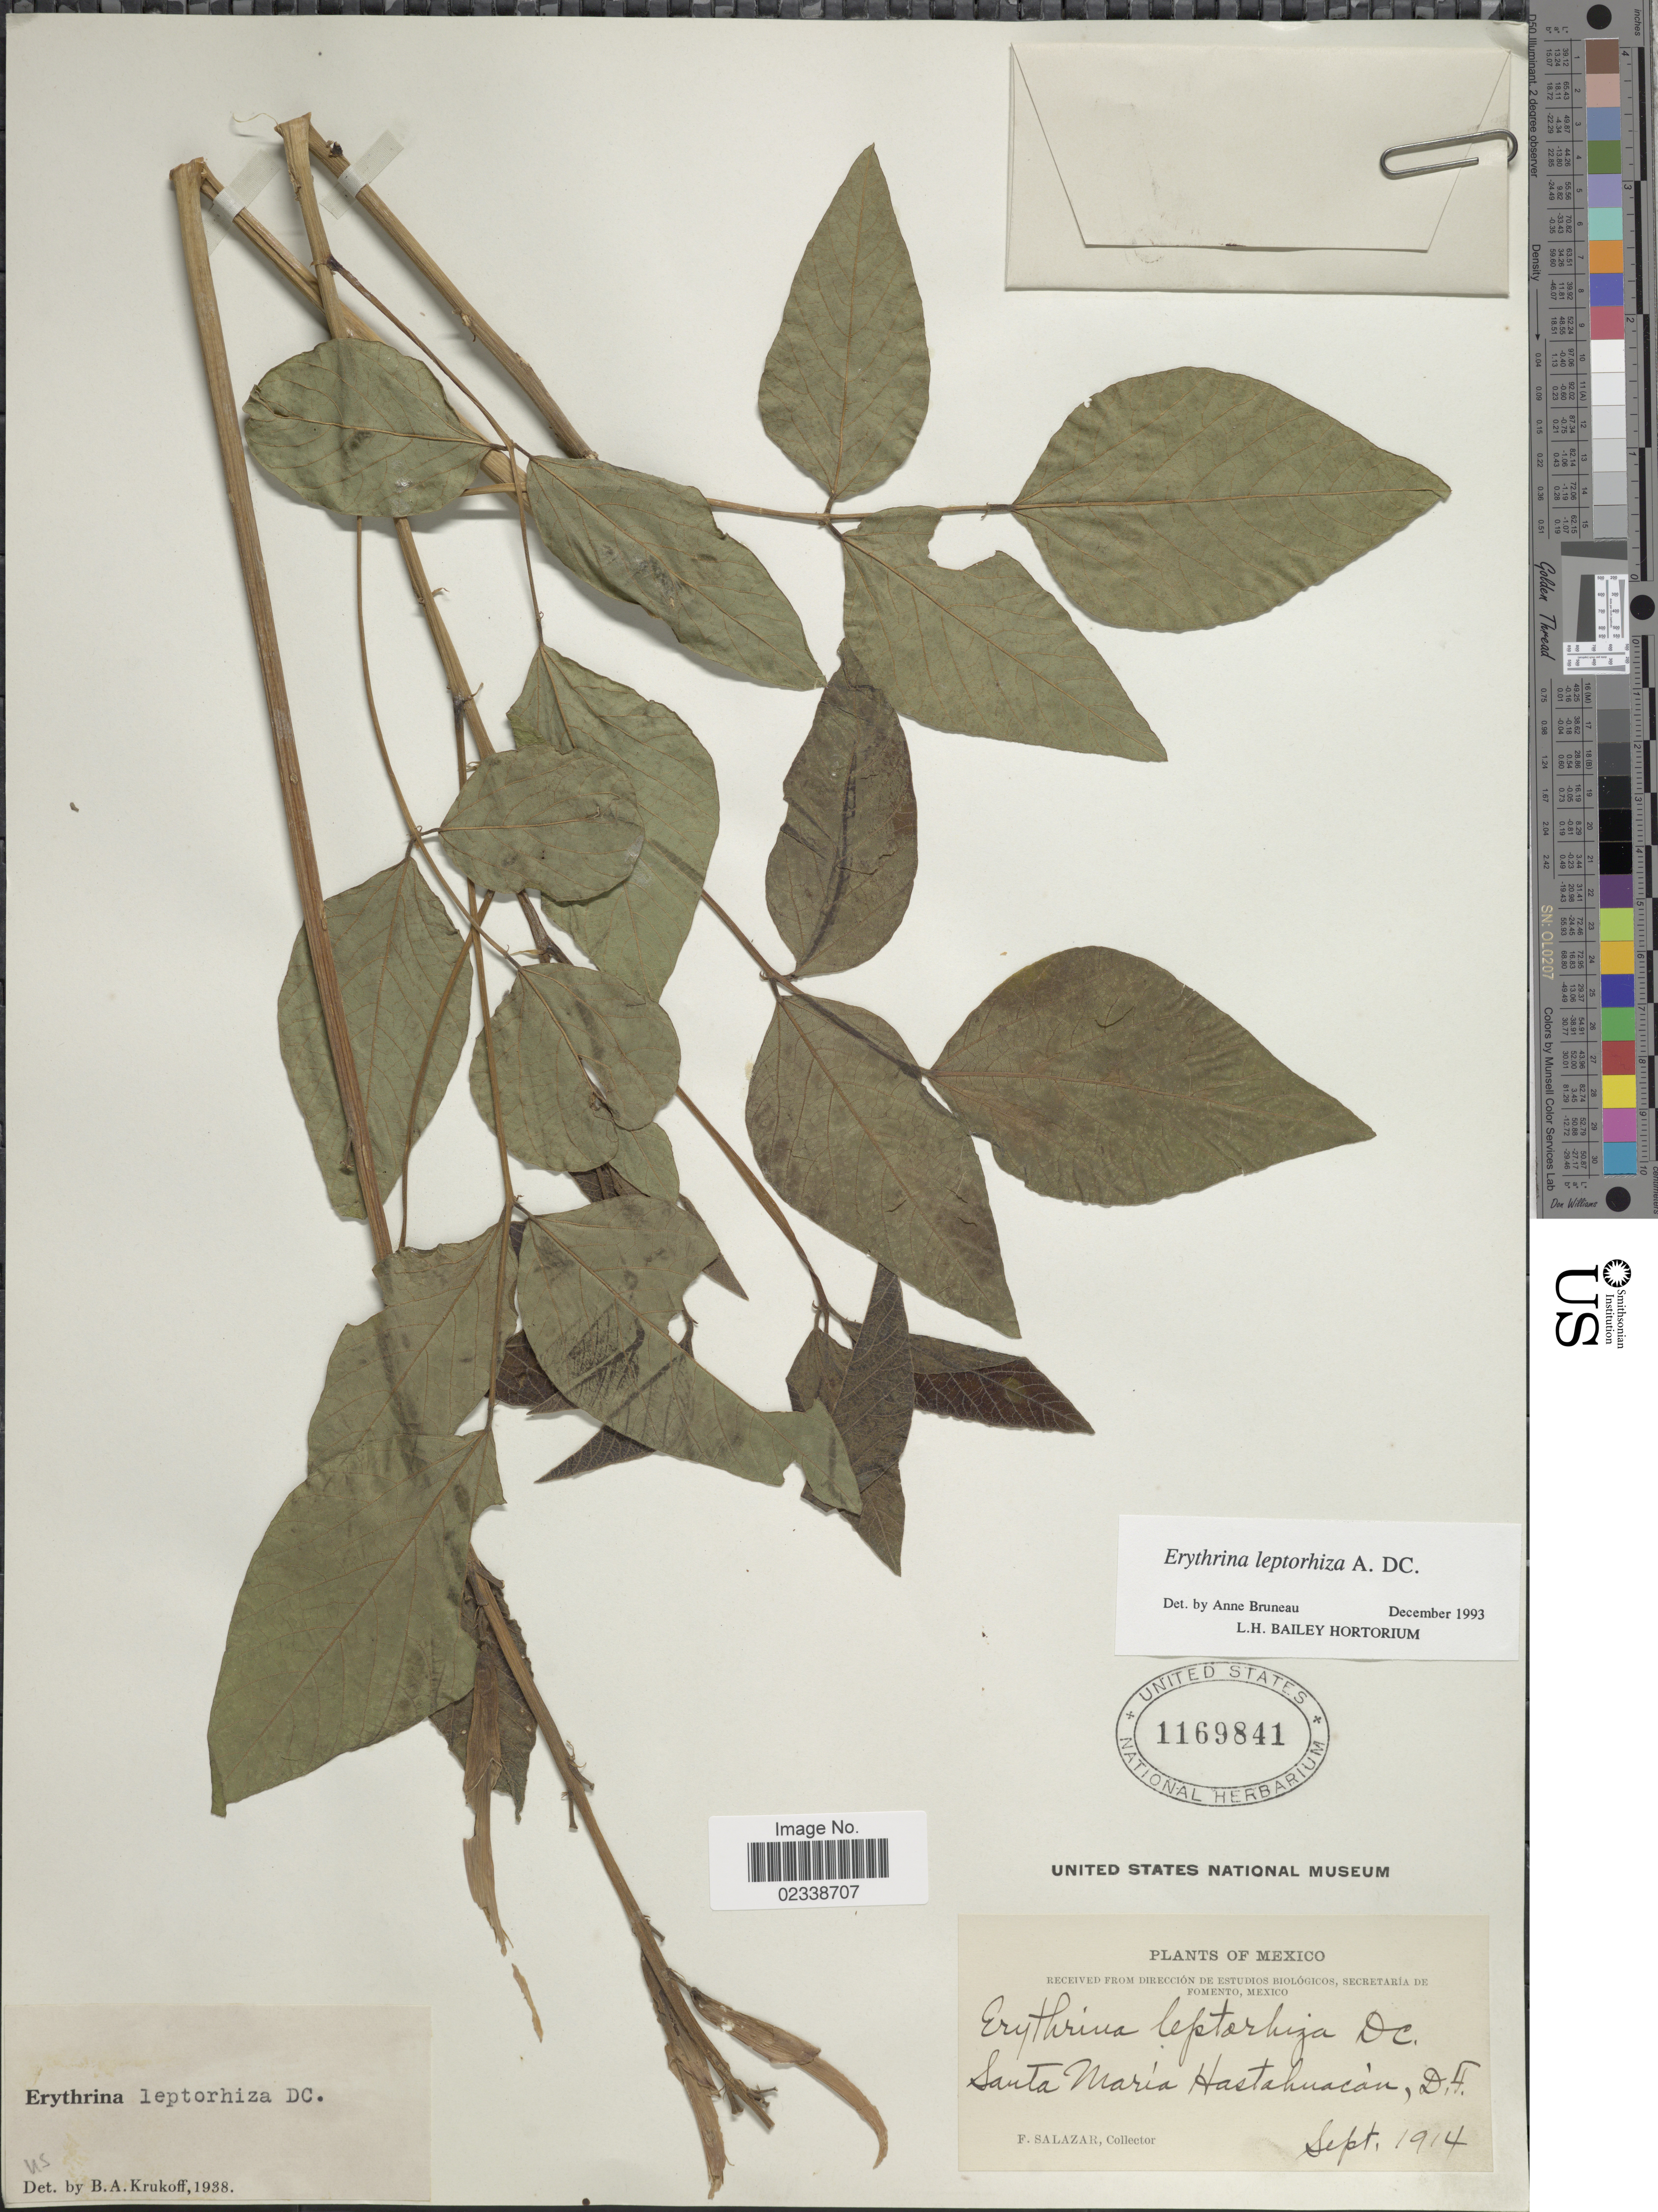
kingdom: Plantae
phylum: Tracheophyta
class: Magnoliopsida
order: Fabales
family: Fabaceae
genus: Erythrina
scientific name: Erythrina leptorhiza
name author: Moc. & Sessé ex DC.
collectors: F. Salazar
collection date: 1914-09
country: Mexico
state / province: Distrito Federal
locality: Santa Maria Hastahuaian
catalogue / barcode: US 1169841